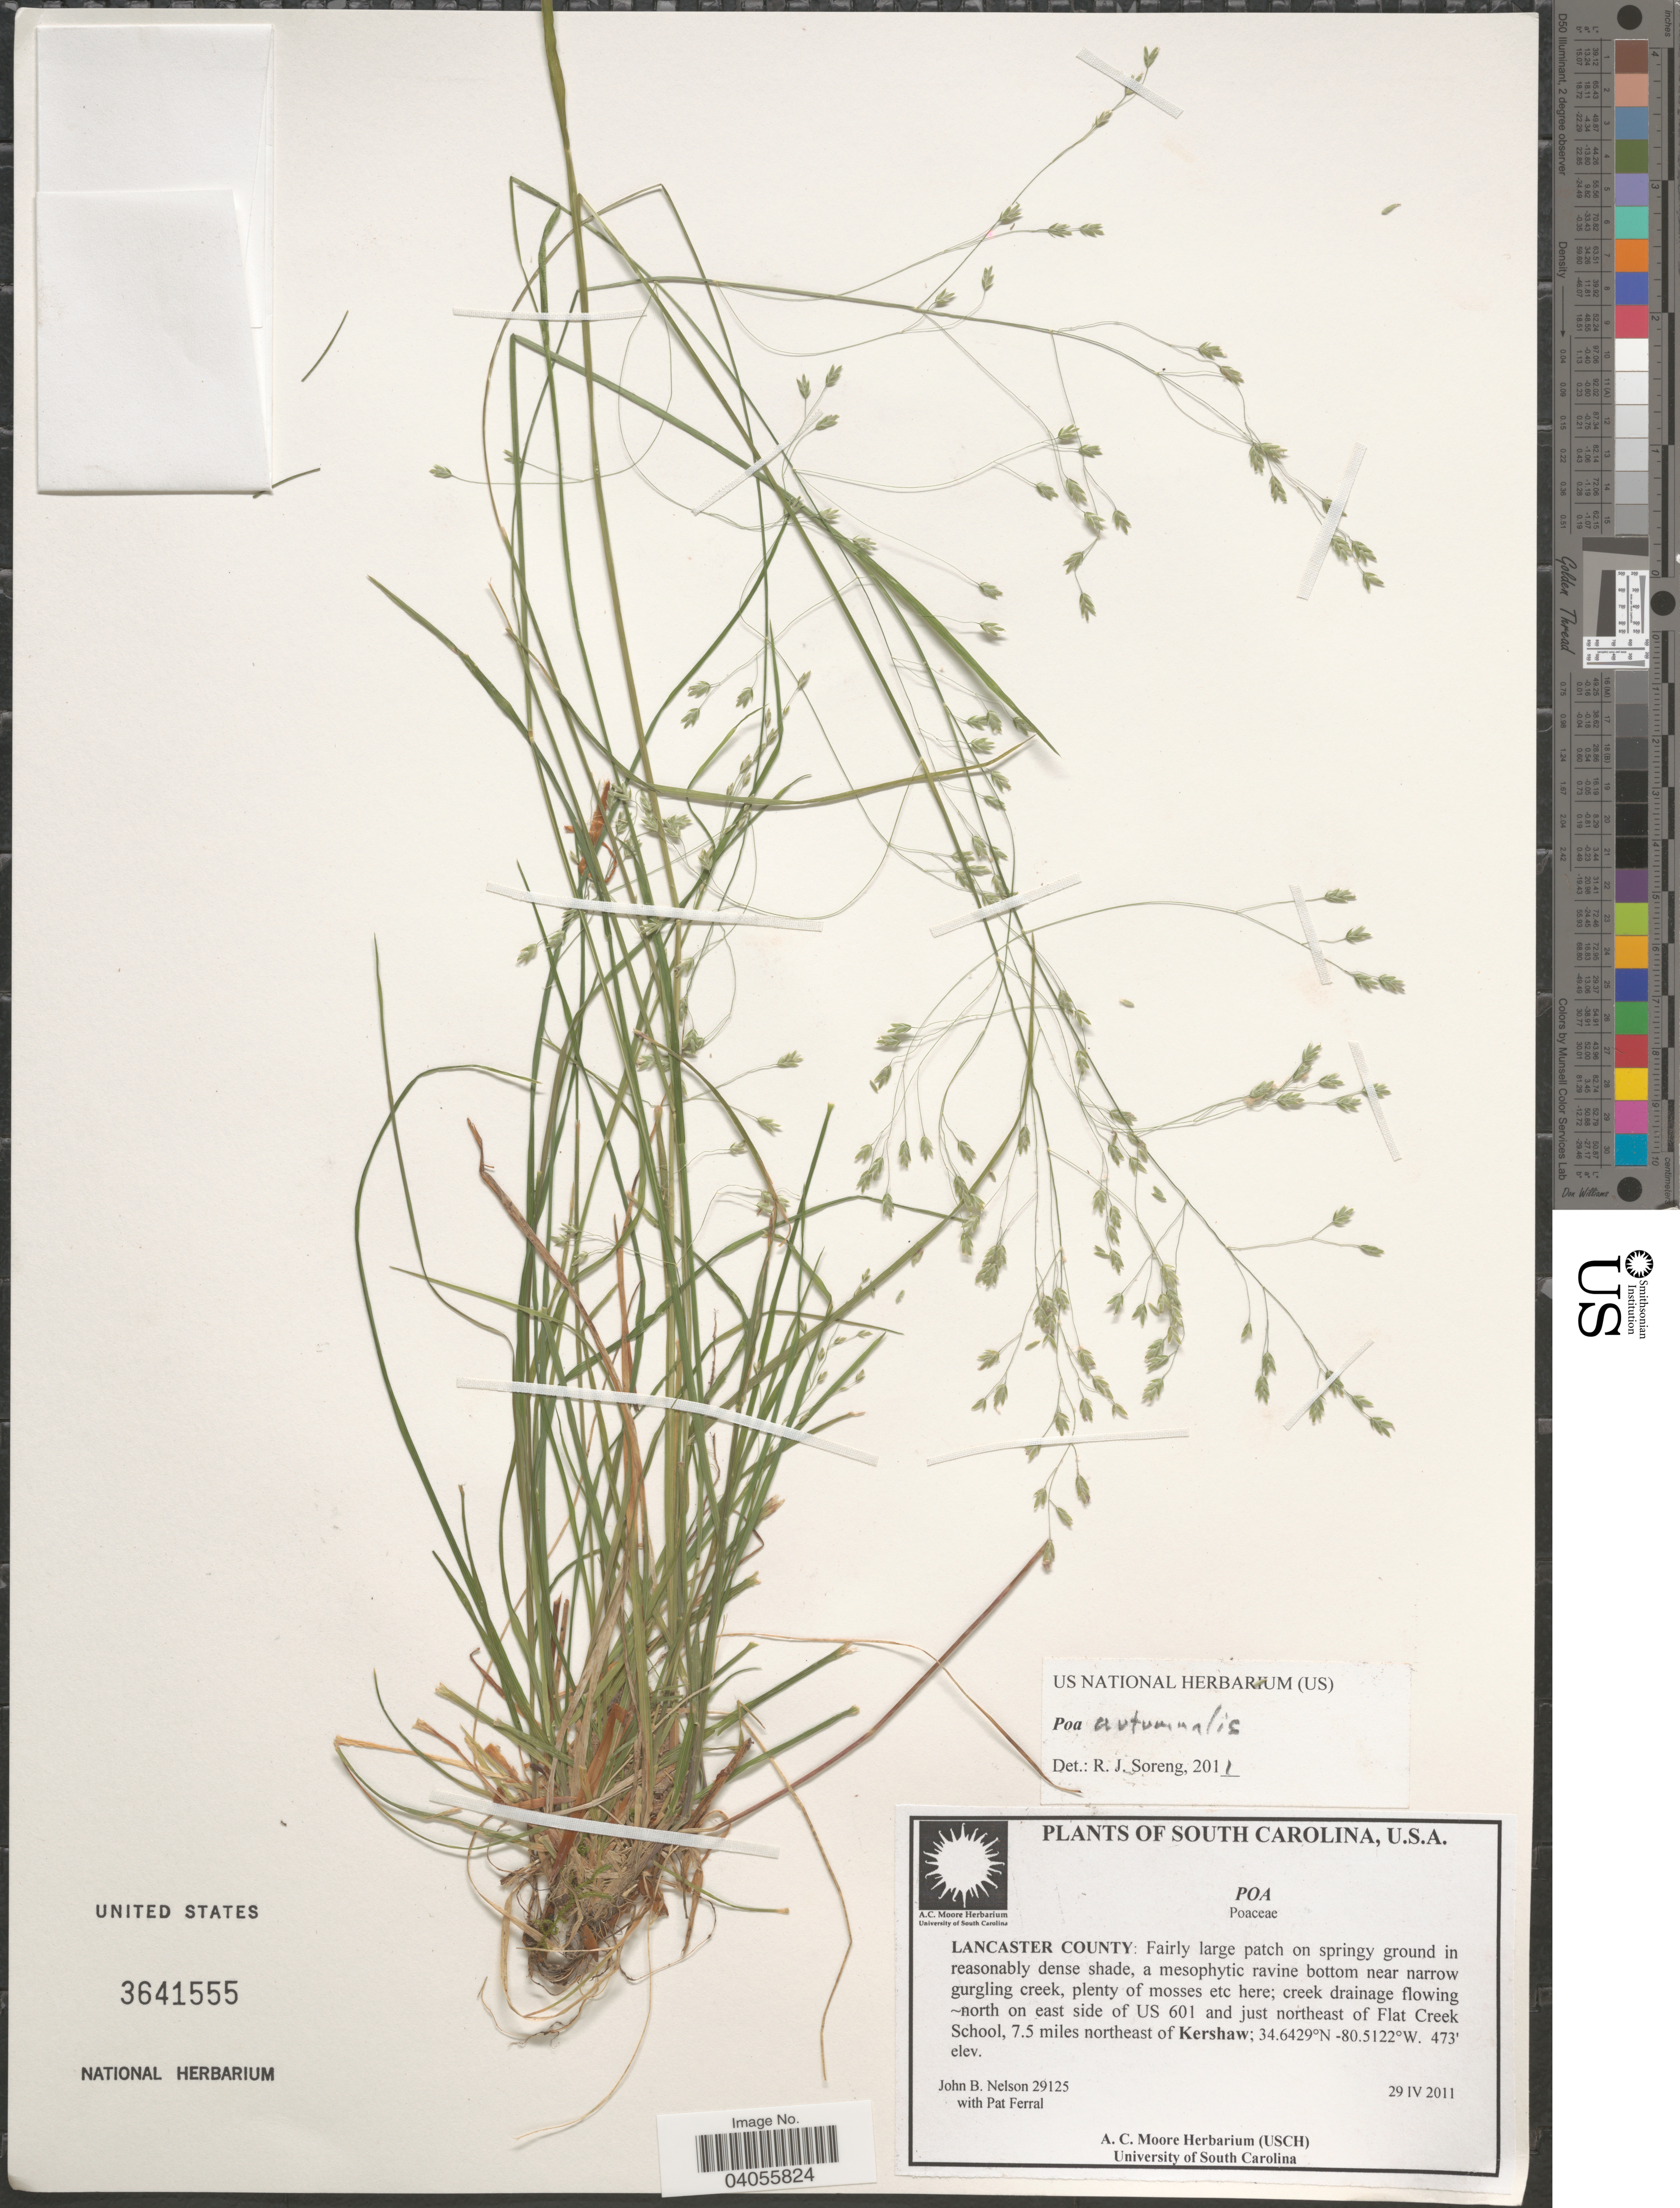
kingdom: Plantae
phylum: Tracheophyta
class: Liliopsida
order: Poales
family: Poaceae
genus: Poa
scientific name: Poa autumnalis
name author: Muhl. ex Elliott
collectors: J. B. Nelson & P. Ferral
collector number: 29125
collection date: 2011-04-29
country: United States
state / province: South Carolina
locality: Lancaster County: creek drainage flowing - north on east side of US 601 and just northeast of Flat Creek School, 7.5 miles northeast of Kershaw.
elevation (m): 144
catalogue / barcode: US 3641555